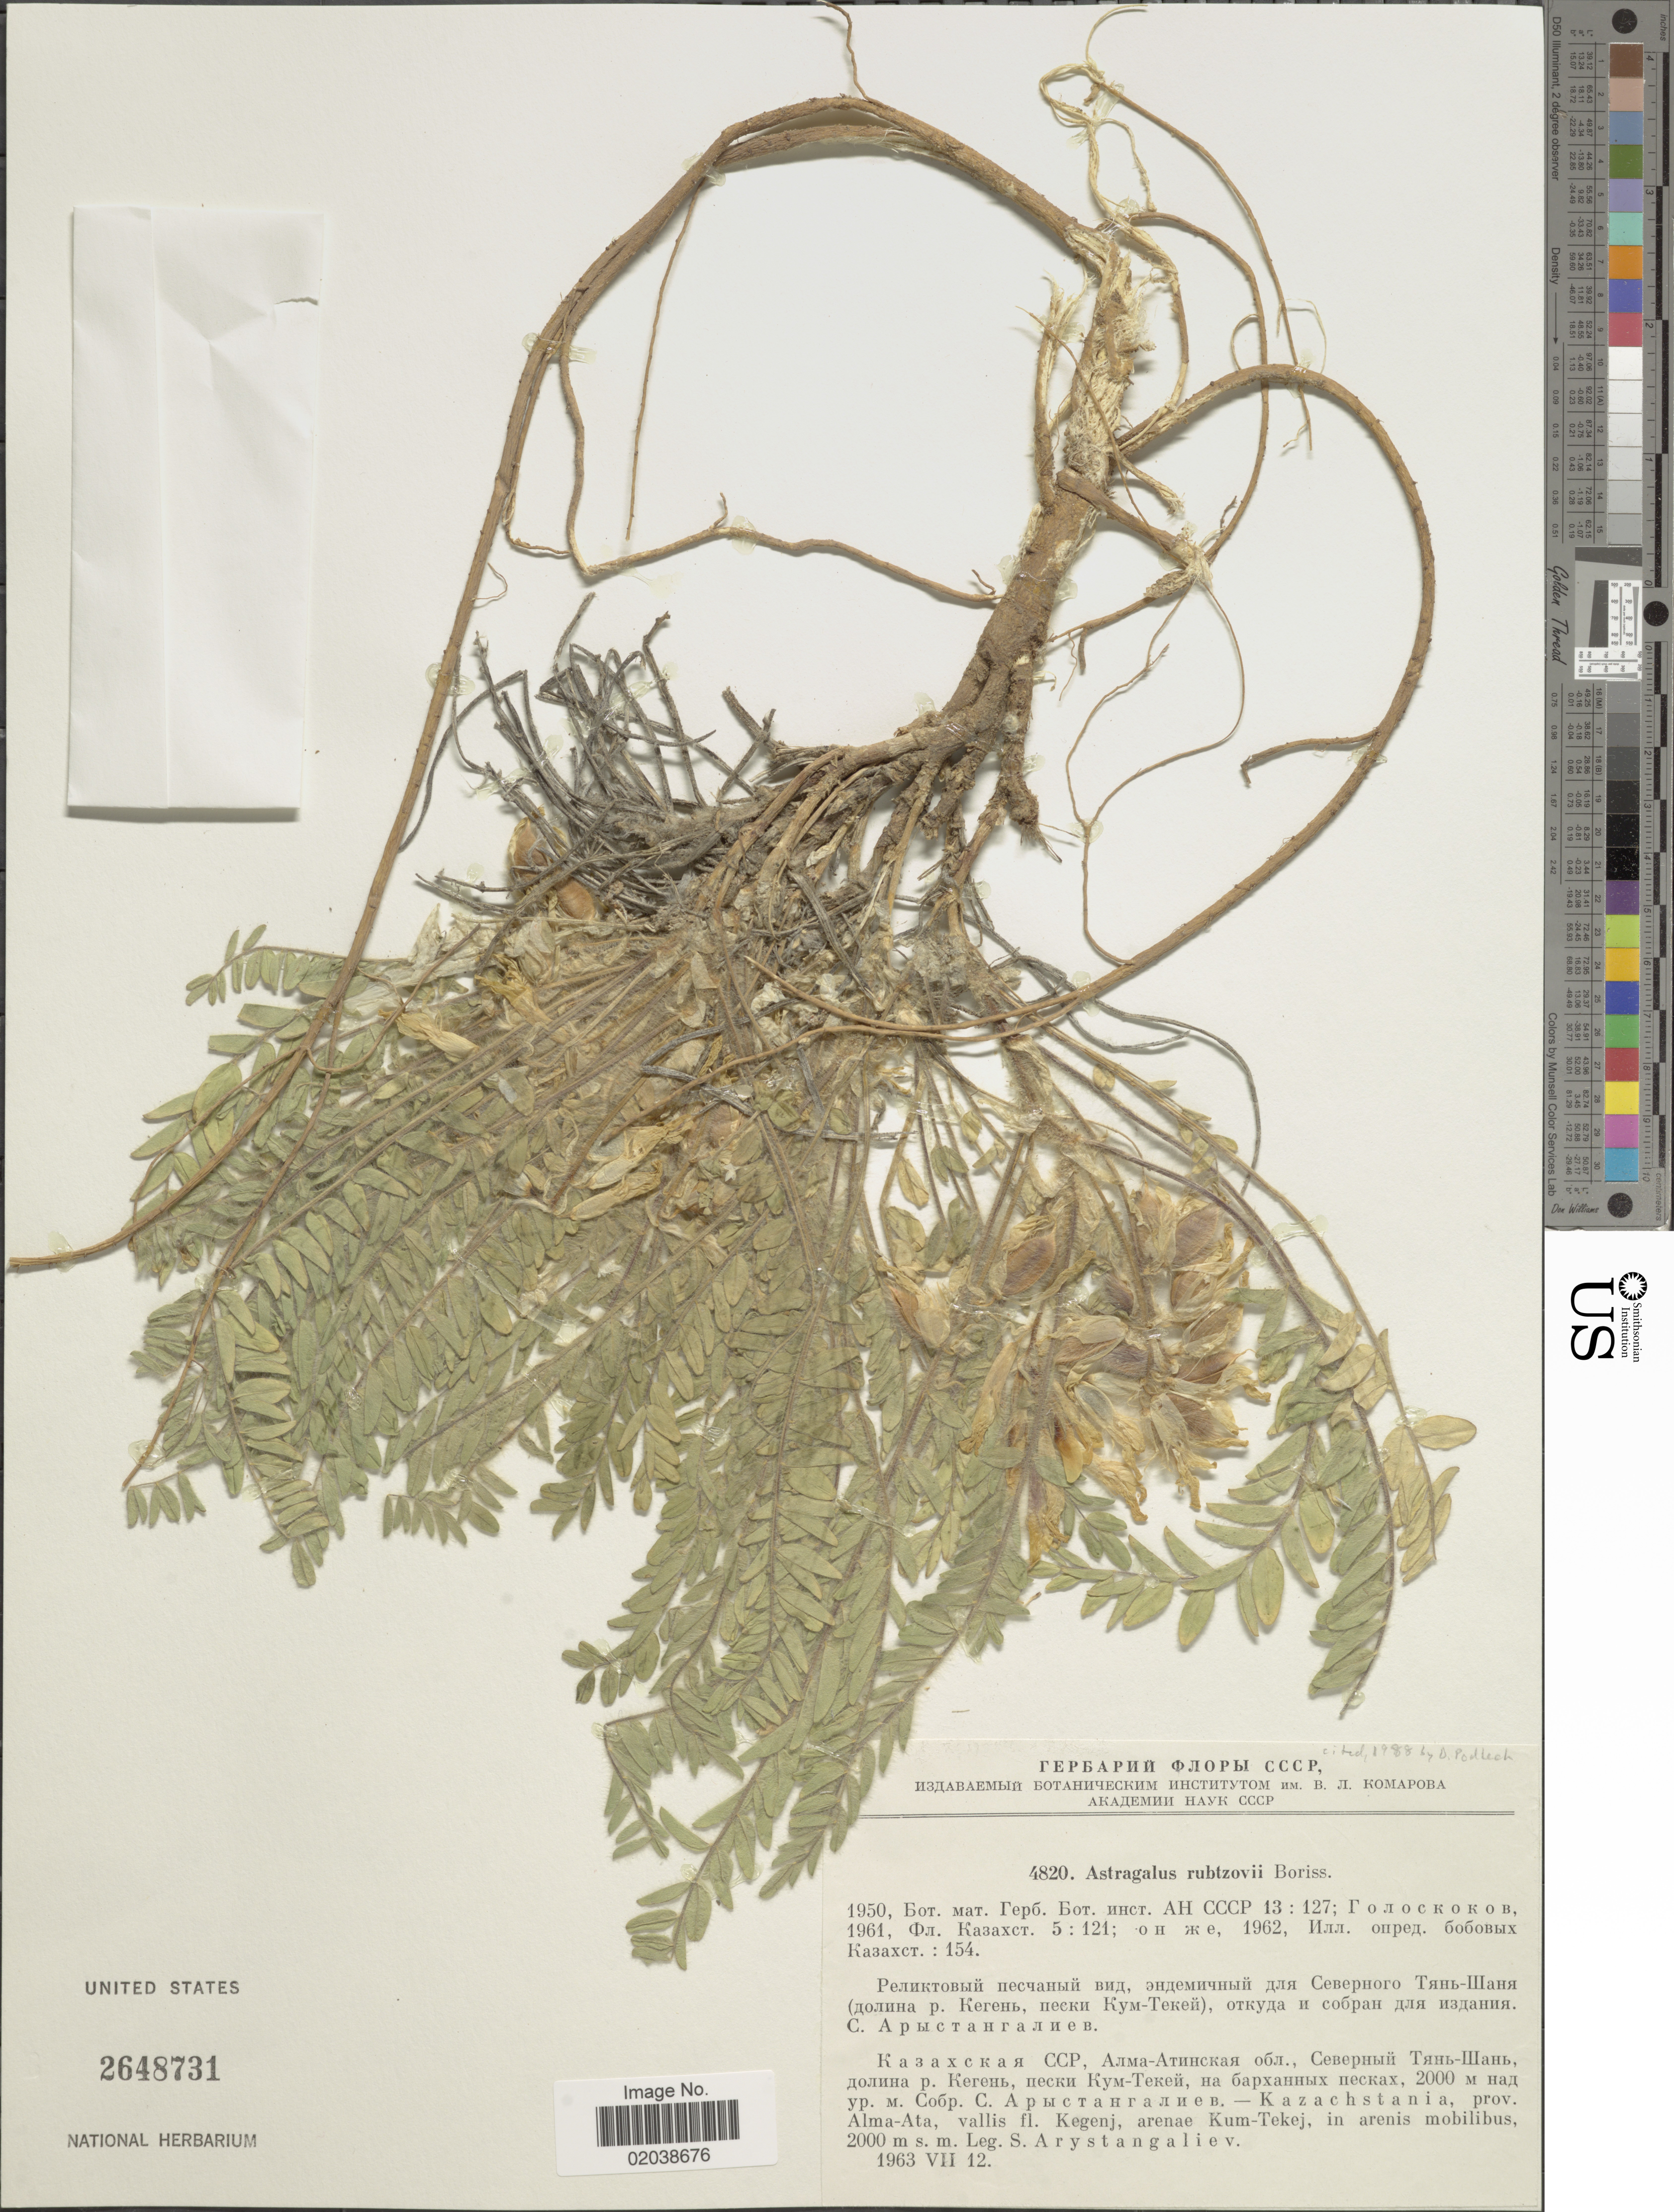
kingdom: Plantae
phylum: Tracheophyta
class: Magnoliopsida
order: Fabales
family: Fabaceae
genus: Astragalus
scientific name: Astragalus rubtzovii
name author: Boriss.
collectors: S. Arystangaliev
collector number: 4820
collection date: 1963-07-12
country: Kazakhstan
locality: Kazachstania, prov. Alma-Ata, vallis fl. Kegenj, arenae Kum-Tekej, in arenis mobilibus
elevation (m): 2000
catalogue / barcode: US 2648731